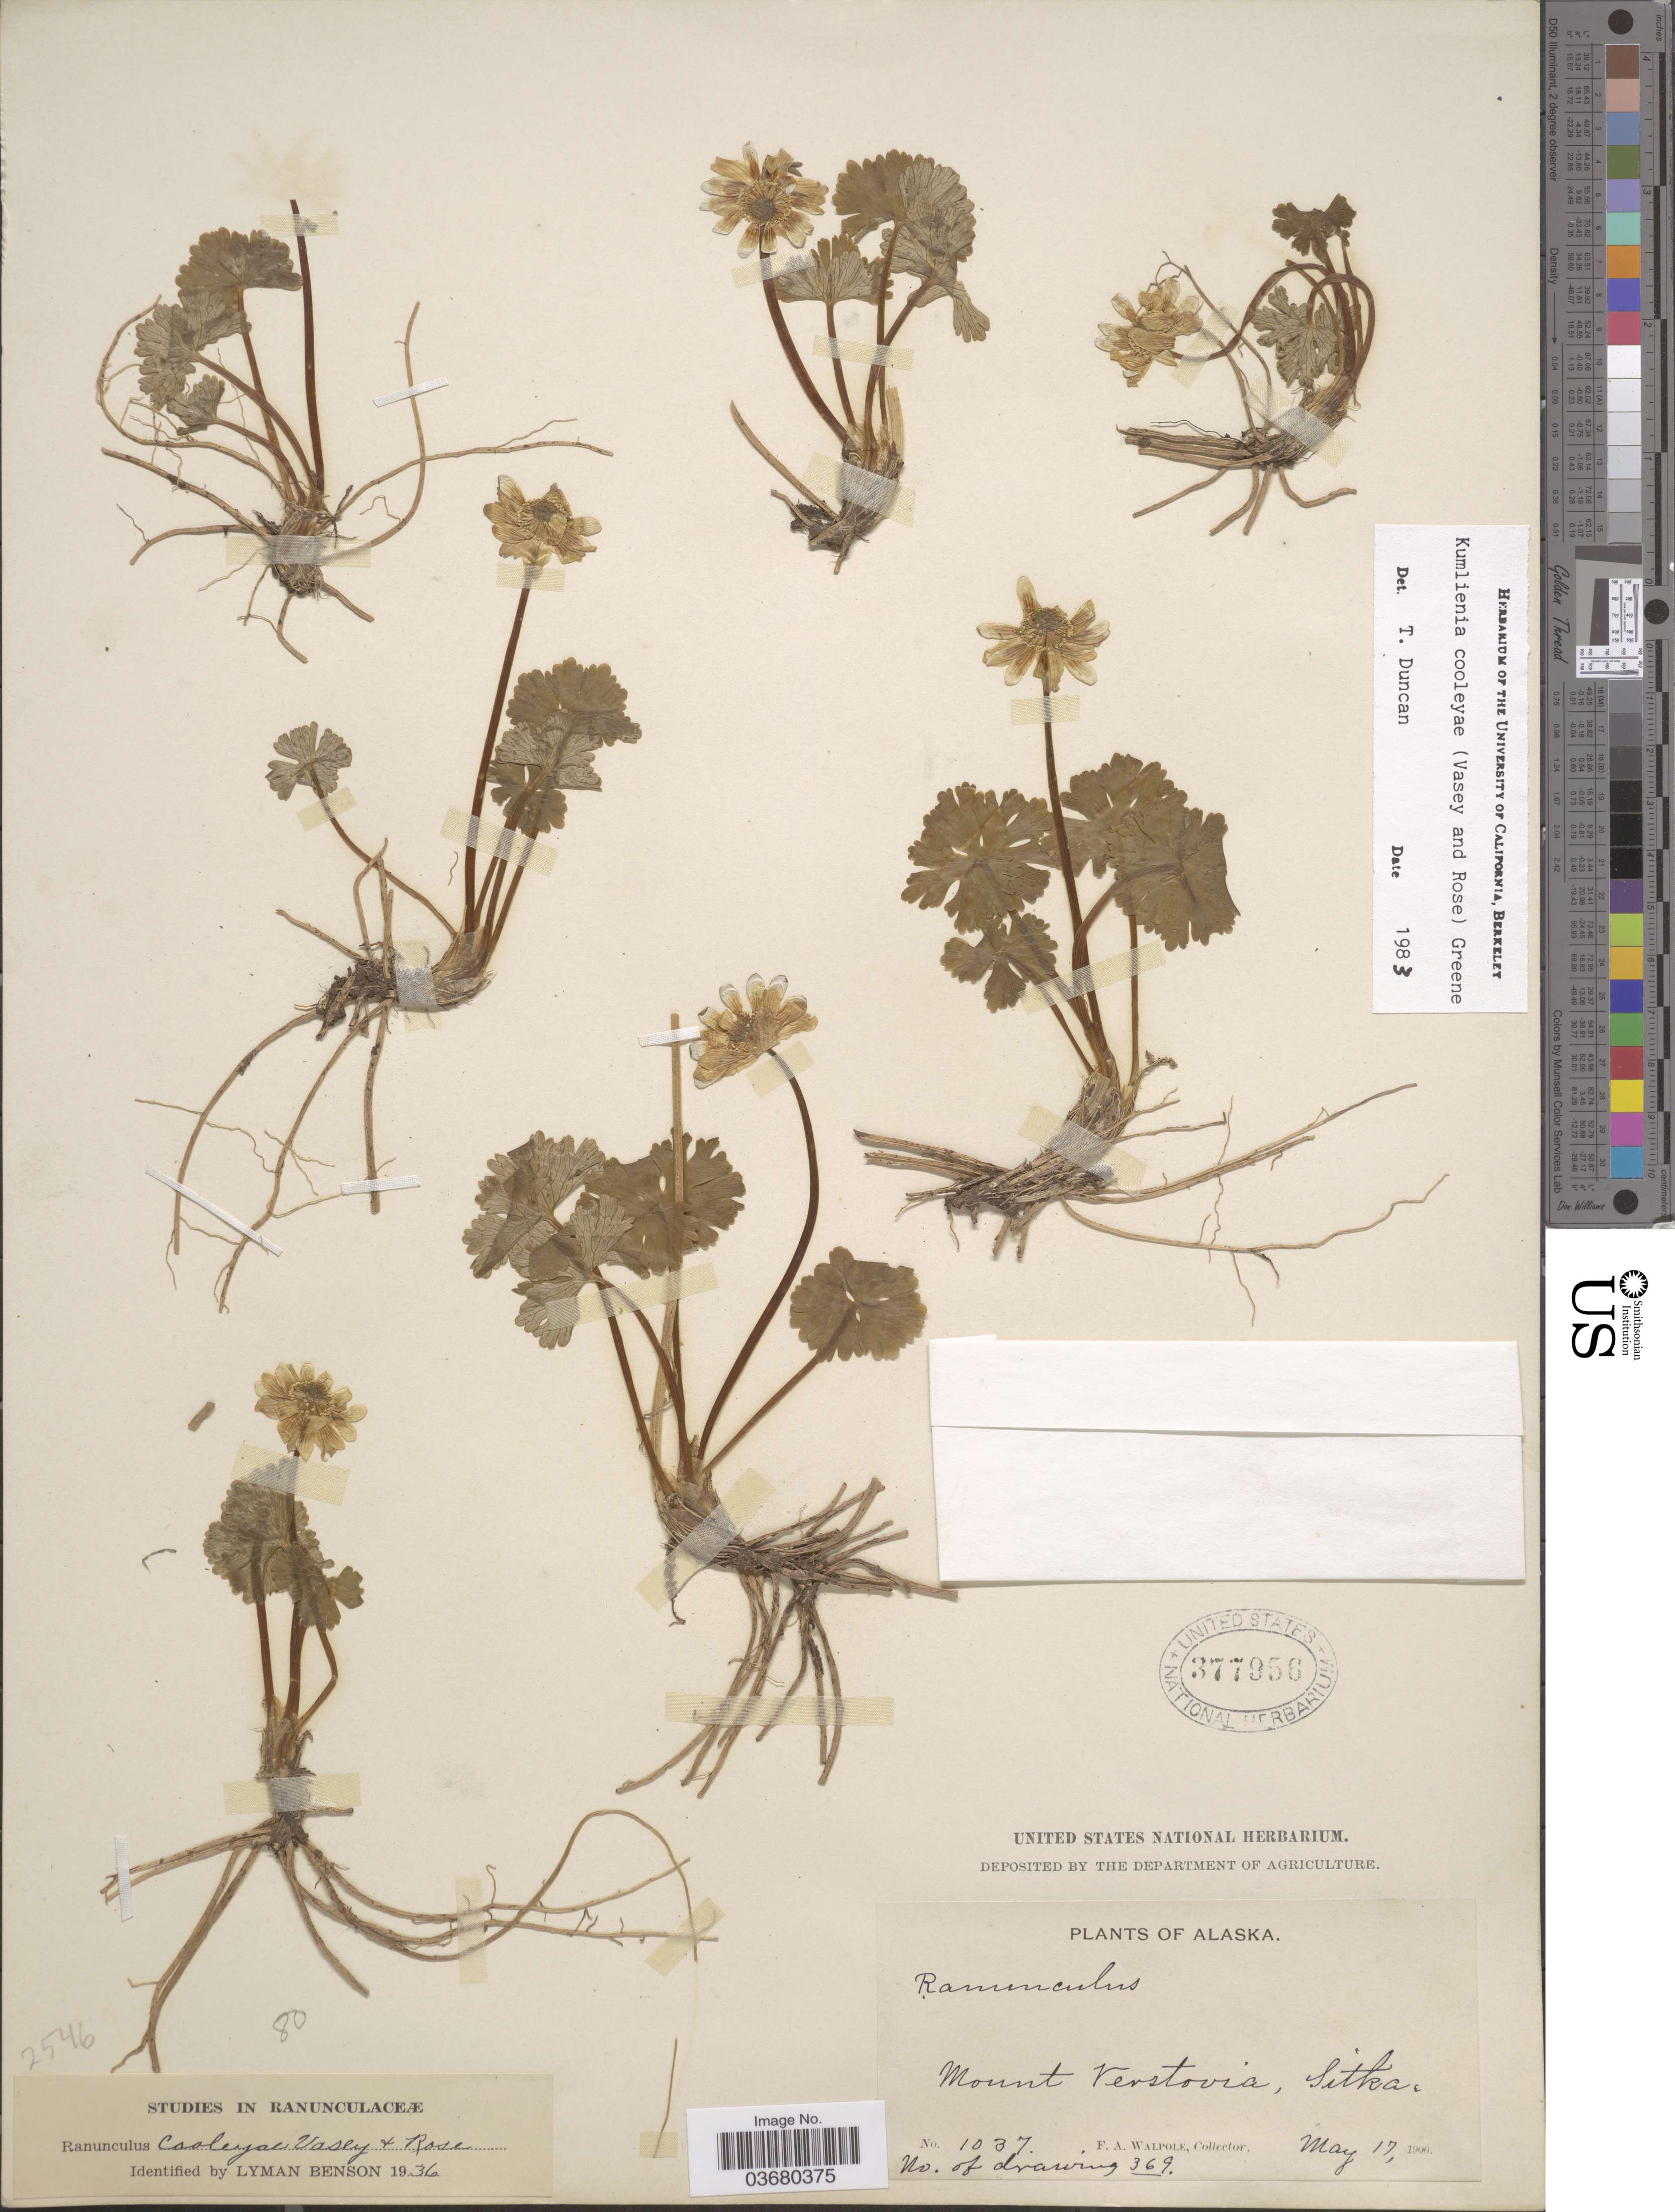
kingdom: Plantae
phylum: Tracheophyta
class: Magnoliopsida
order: Ranunculales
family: Ranunculaceae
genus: Arcteranthis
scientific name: Arcteranthis cooleyae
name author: (Vasey & Rose) Greene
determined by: Strong, M. T., (US), Smithsonian Institution - National Museum of Natural History (UNITED STATES)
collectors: F. Walpole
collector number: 1037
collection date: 1900-05-17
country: United States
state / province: Alaska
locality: Mount Verstovia, Sitka.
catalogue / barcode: US 377956